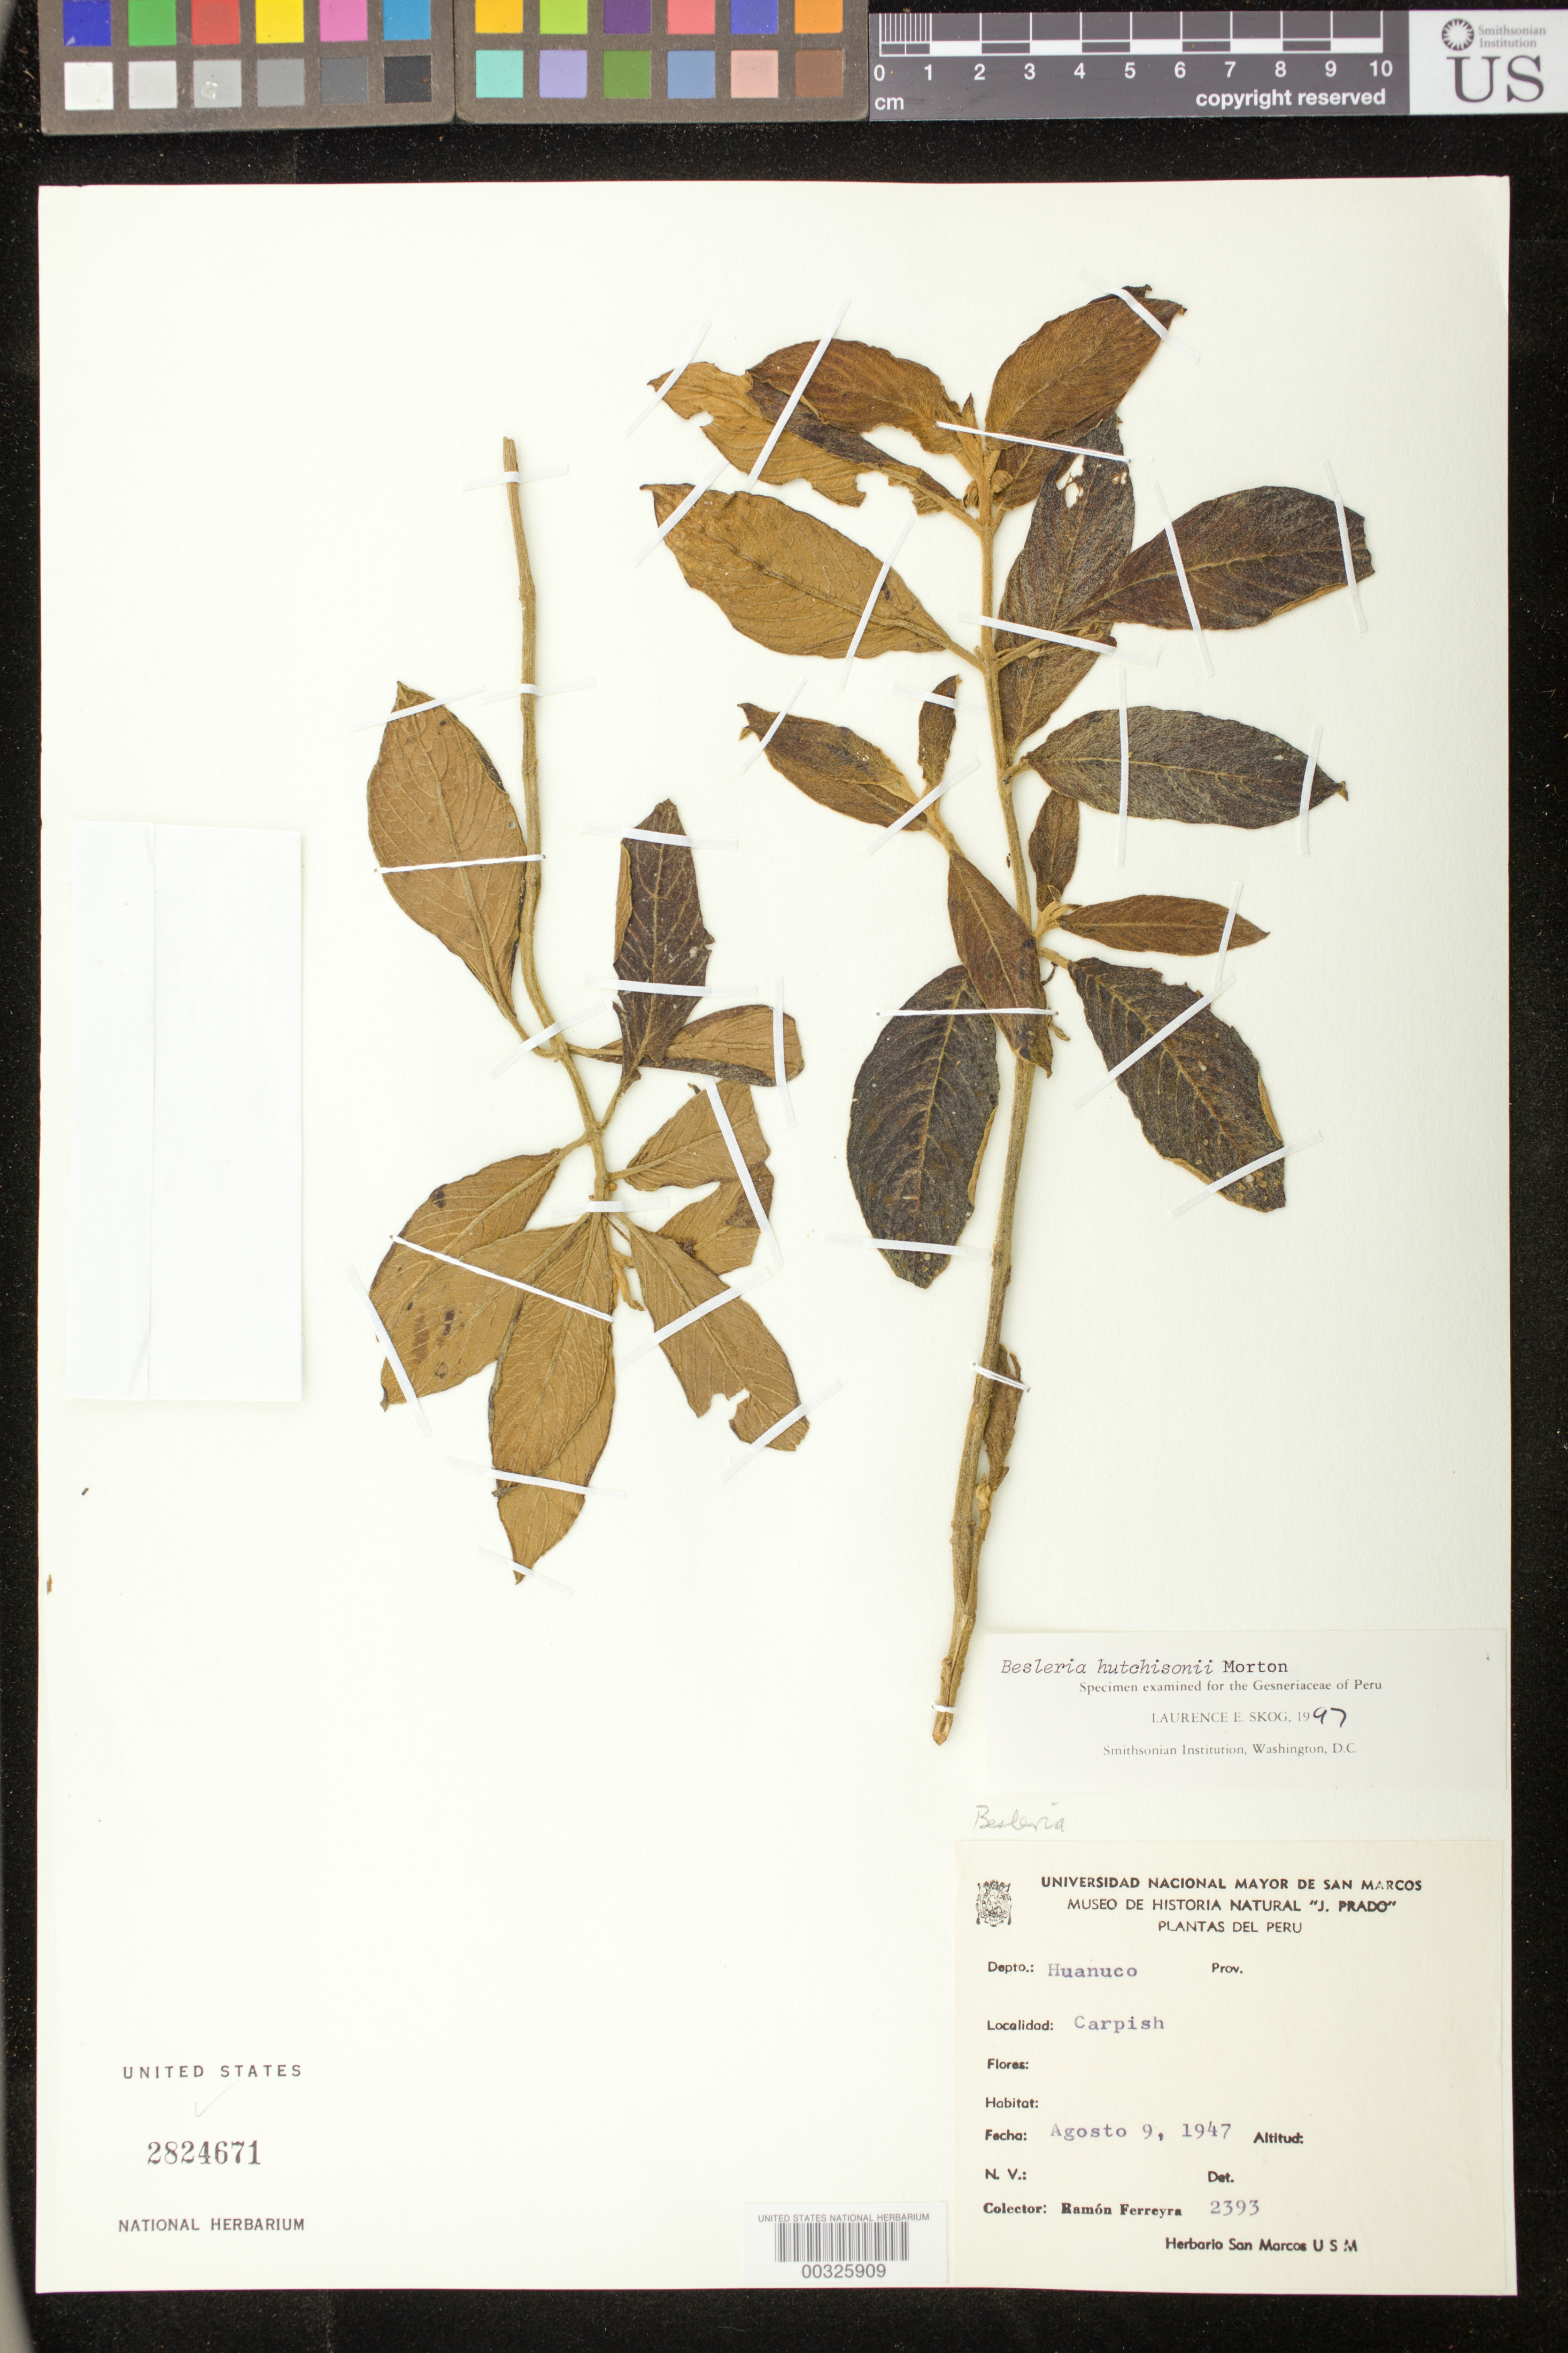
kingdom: Plantae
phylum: Tracheophyta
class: Magnoliopsida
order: Lamiales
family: Gesneriaceae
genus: Besleria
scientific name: Besleria hutchisonii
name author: C.V. Morton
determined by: Skog, Laurence E.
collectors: R. A. Ferreyra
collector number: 2393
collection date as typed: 09 Aug 1947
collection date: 1947-08-09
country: Peru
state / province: Huánuco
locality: Carpish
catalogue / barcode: US 2824671